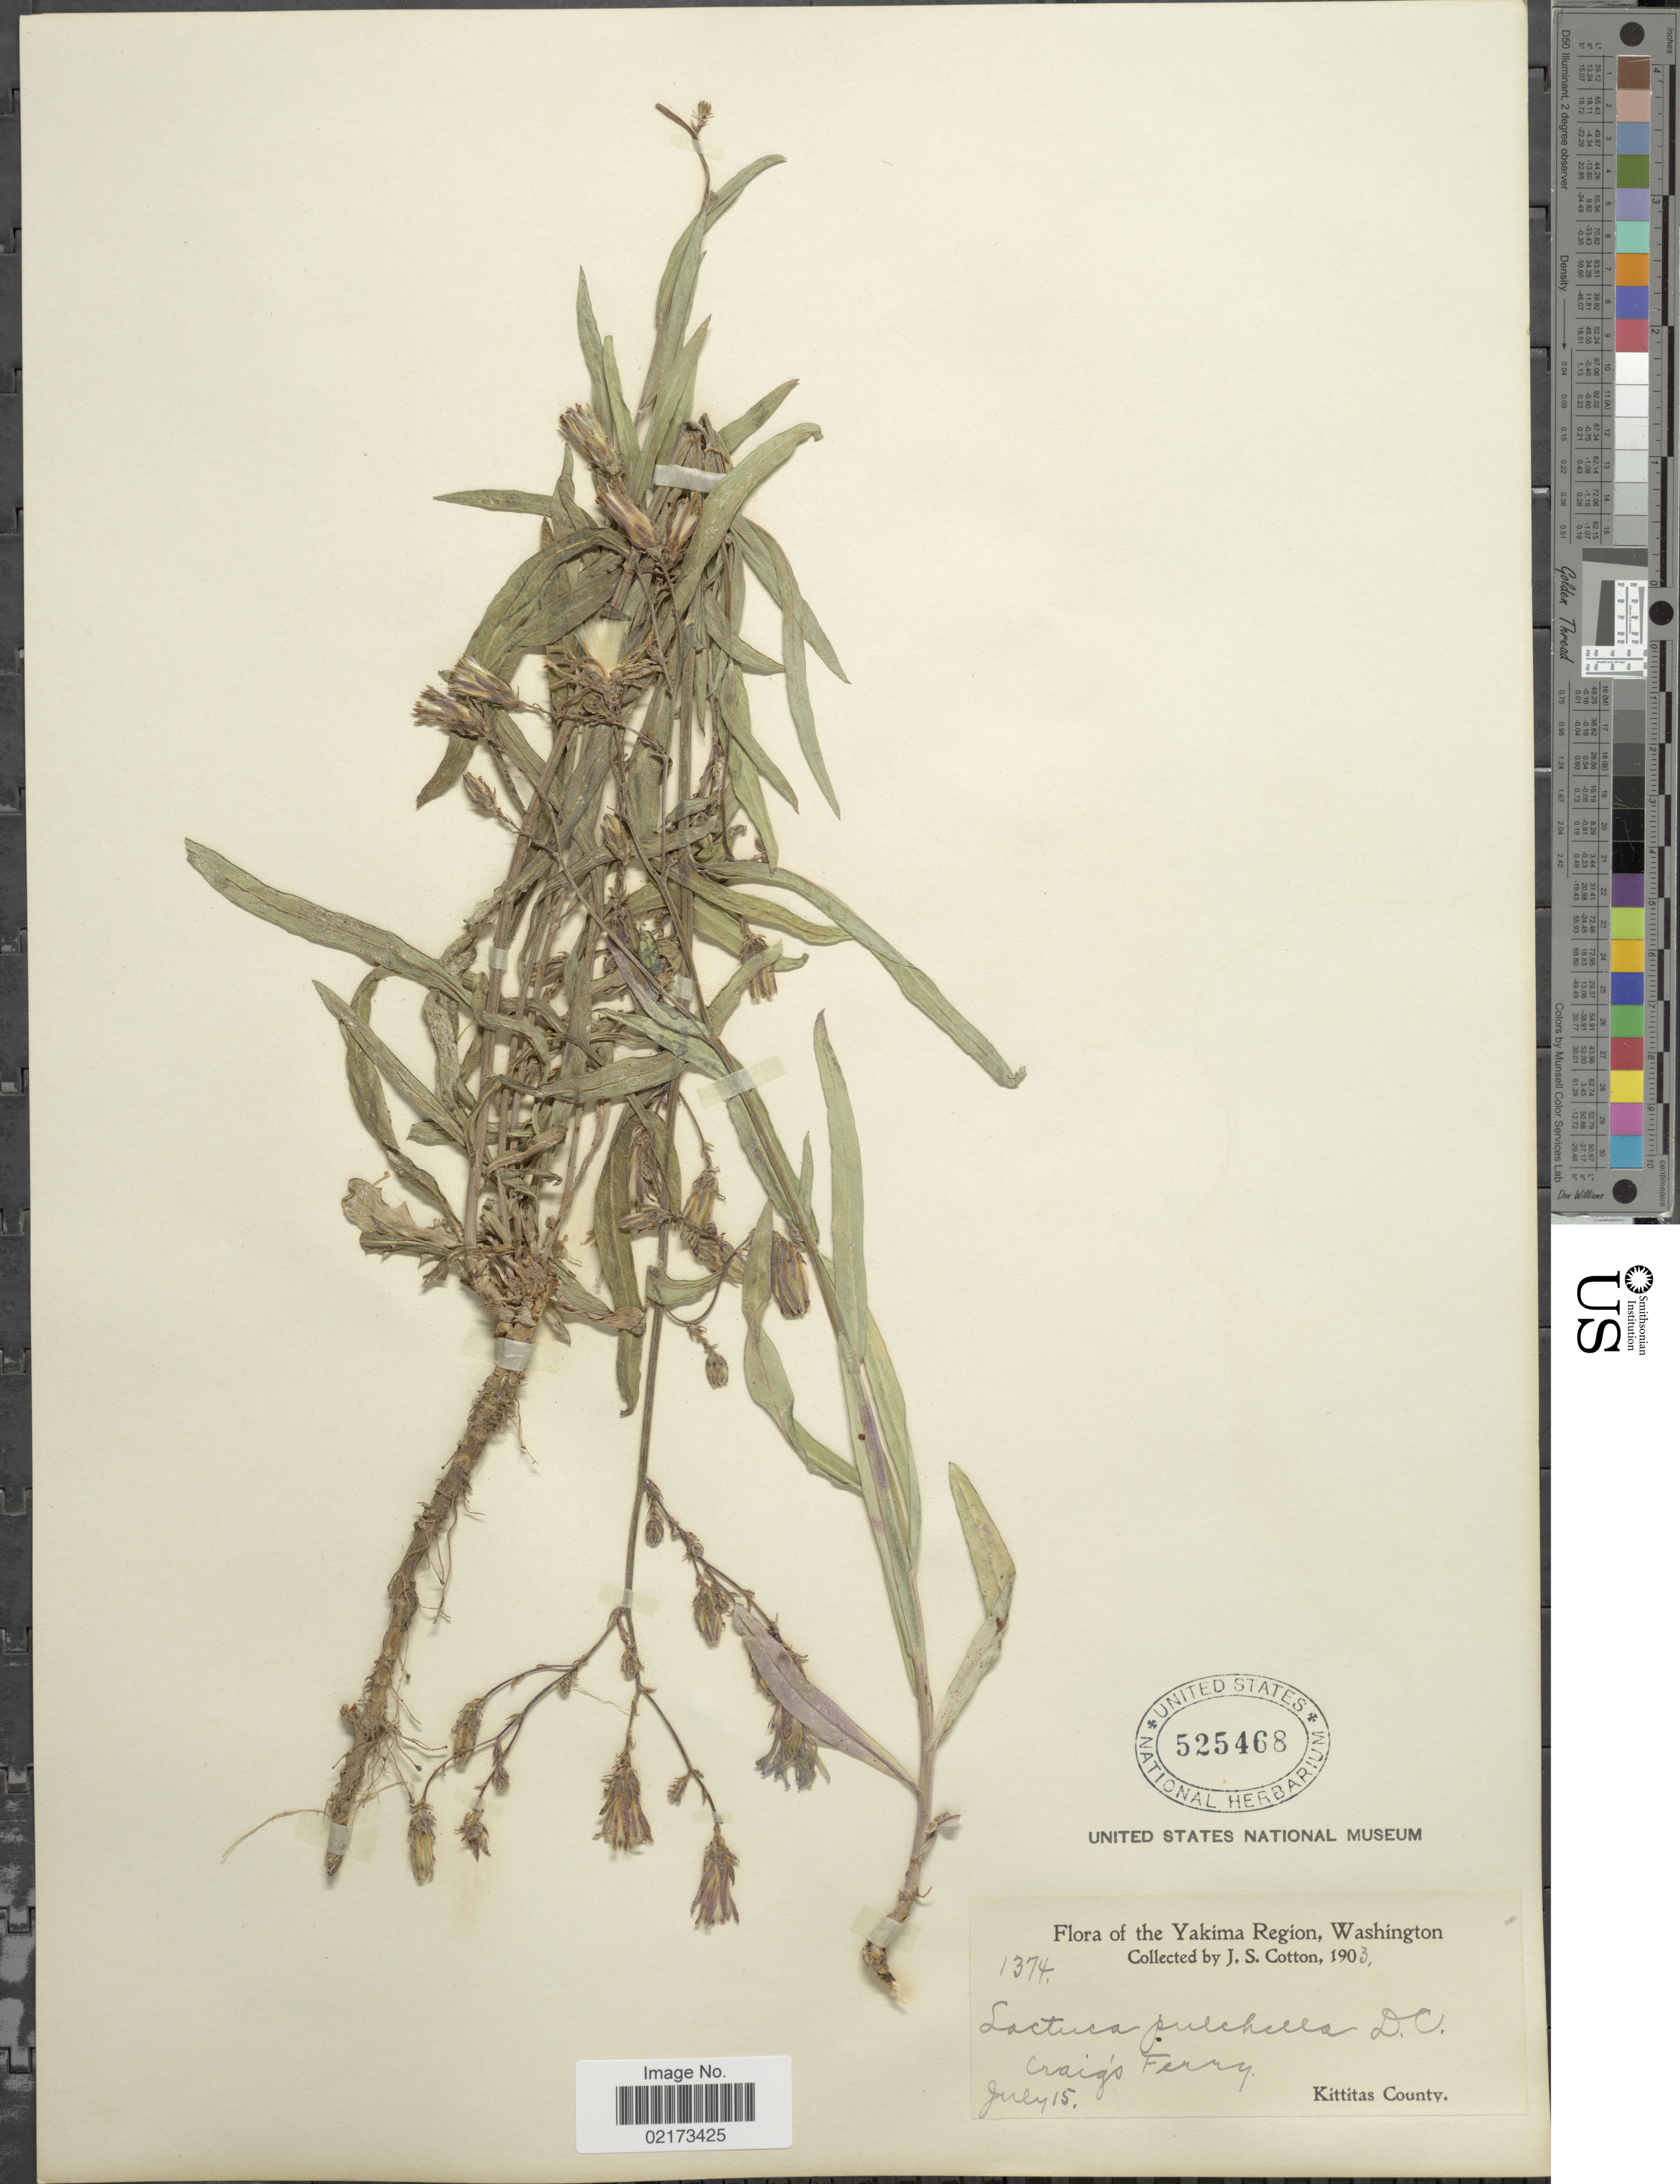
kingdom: Plantae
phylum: Tracheophyta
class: Magnoliopsida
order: Asterales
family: Asteraceae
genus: Lactuca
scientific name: Lactuca tatarica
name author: (L.) C.A. Mey.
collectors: J. S. Cotton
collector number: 1374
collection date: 1903-07-15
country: United States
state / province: Washington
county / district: Kittitas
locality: Yakima Region, Craig's Ferry, Kittitas County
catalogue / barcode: US 525468